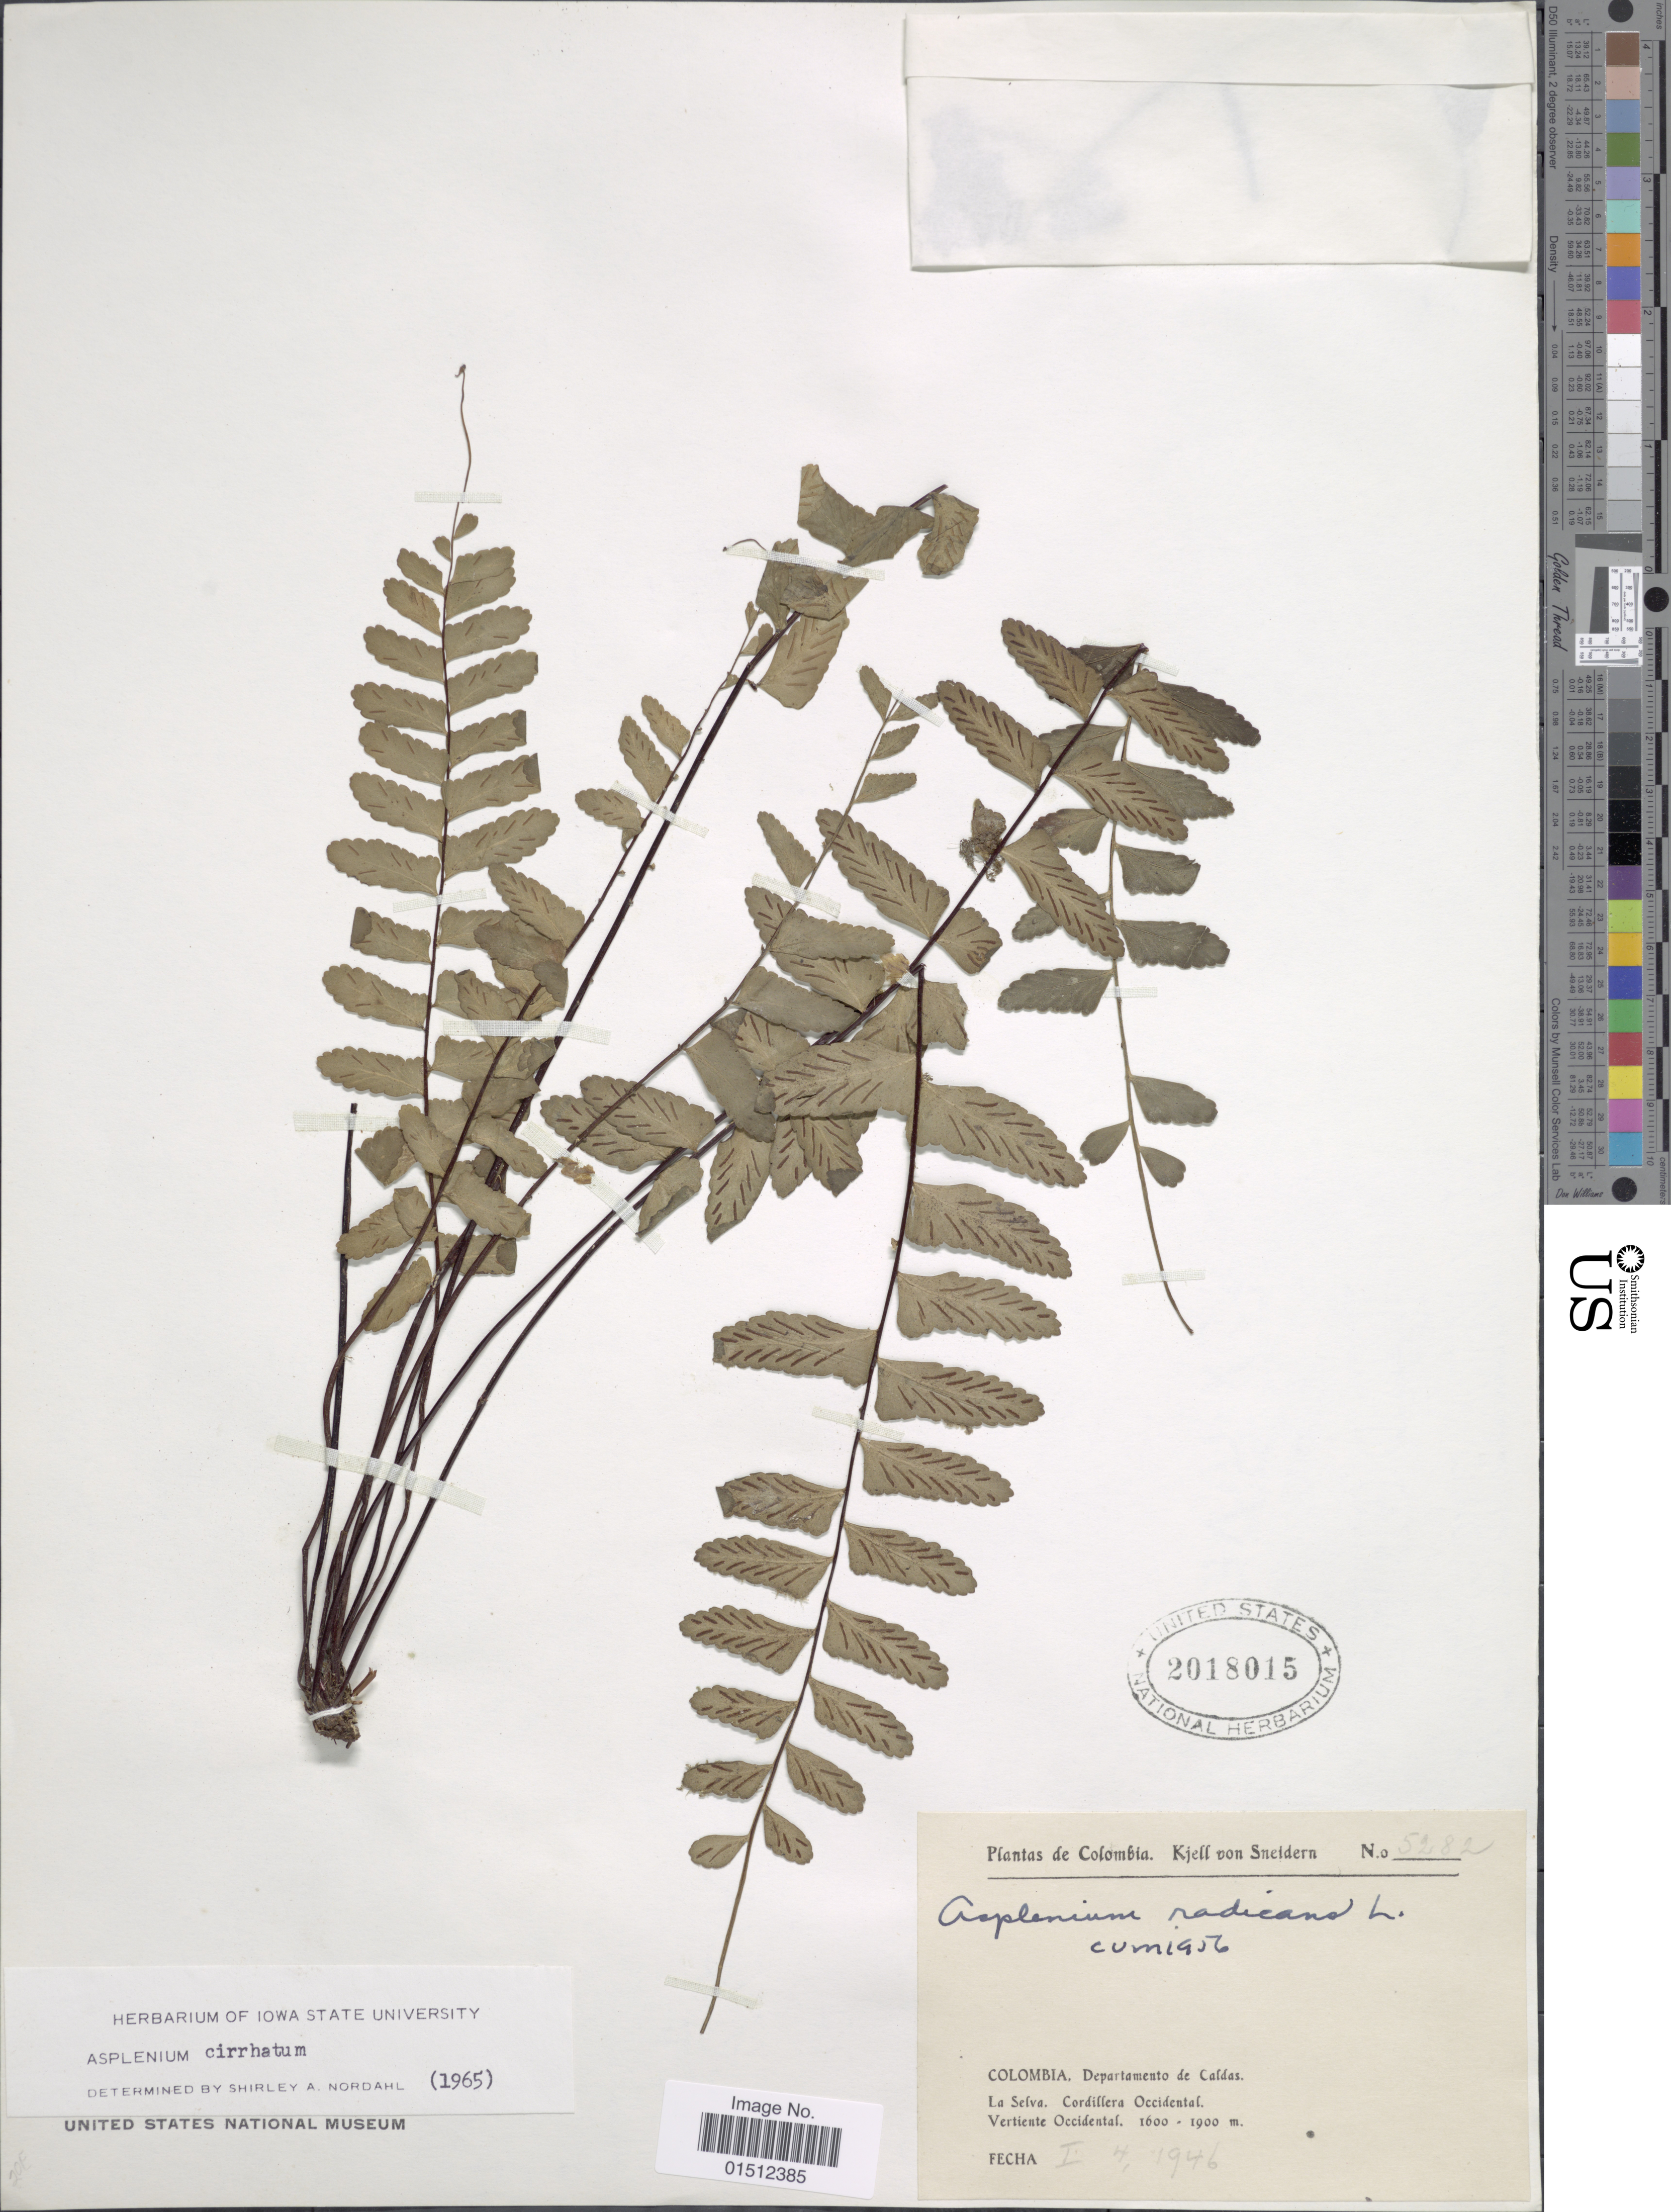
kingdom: Plantae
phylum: Tracheophyta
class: Polypodiopsida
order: Polypodiales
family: Aspleniaceae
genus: Asplenium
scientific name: Asplenium radicans var. cirrhatum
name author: (Rich. ex Willd.) Rosenst.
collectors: K. von Sneidern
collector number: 5282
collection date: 1946-01-04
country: Colombia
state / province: Caldas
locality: Colombia. Departamento de Caldas. La Selva. Cordillera Occidental.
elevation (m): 1600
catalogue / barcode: US 2018015